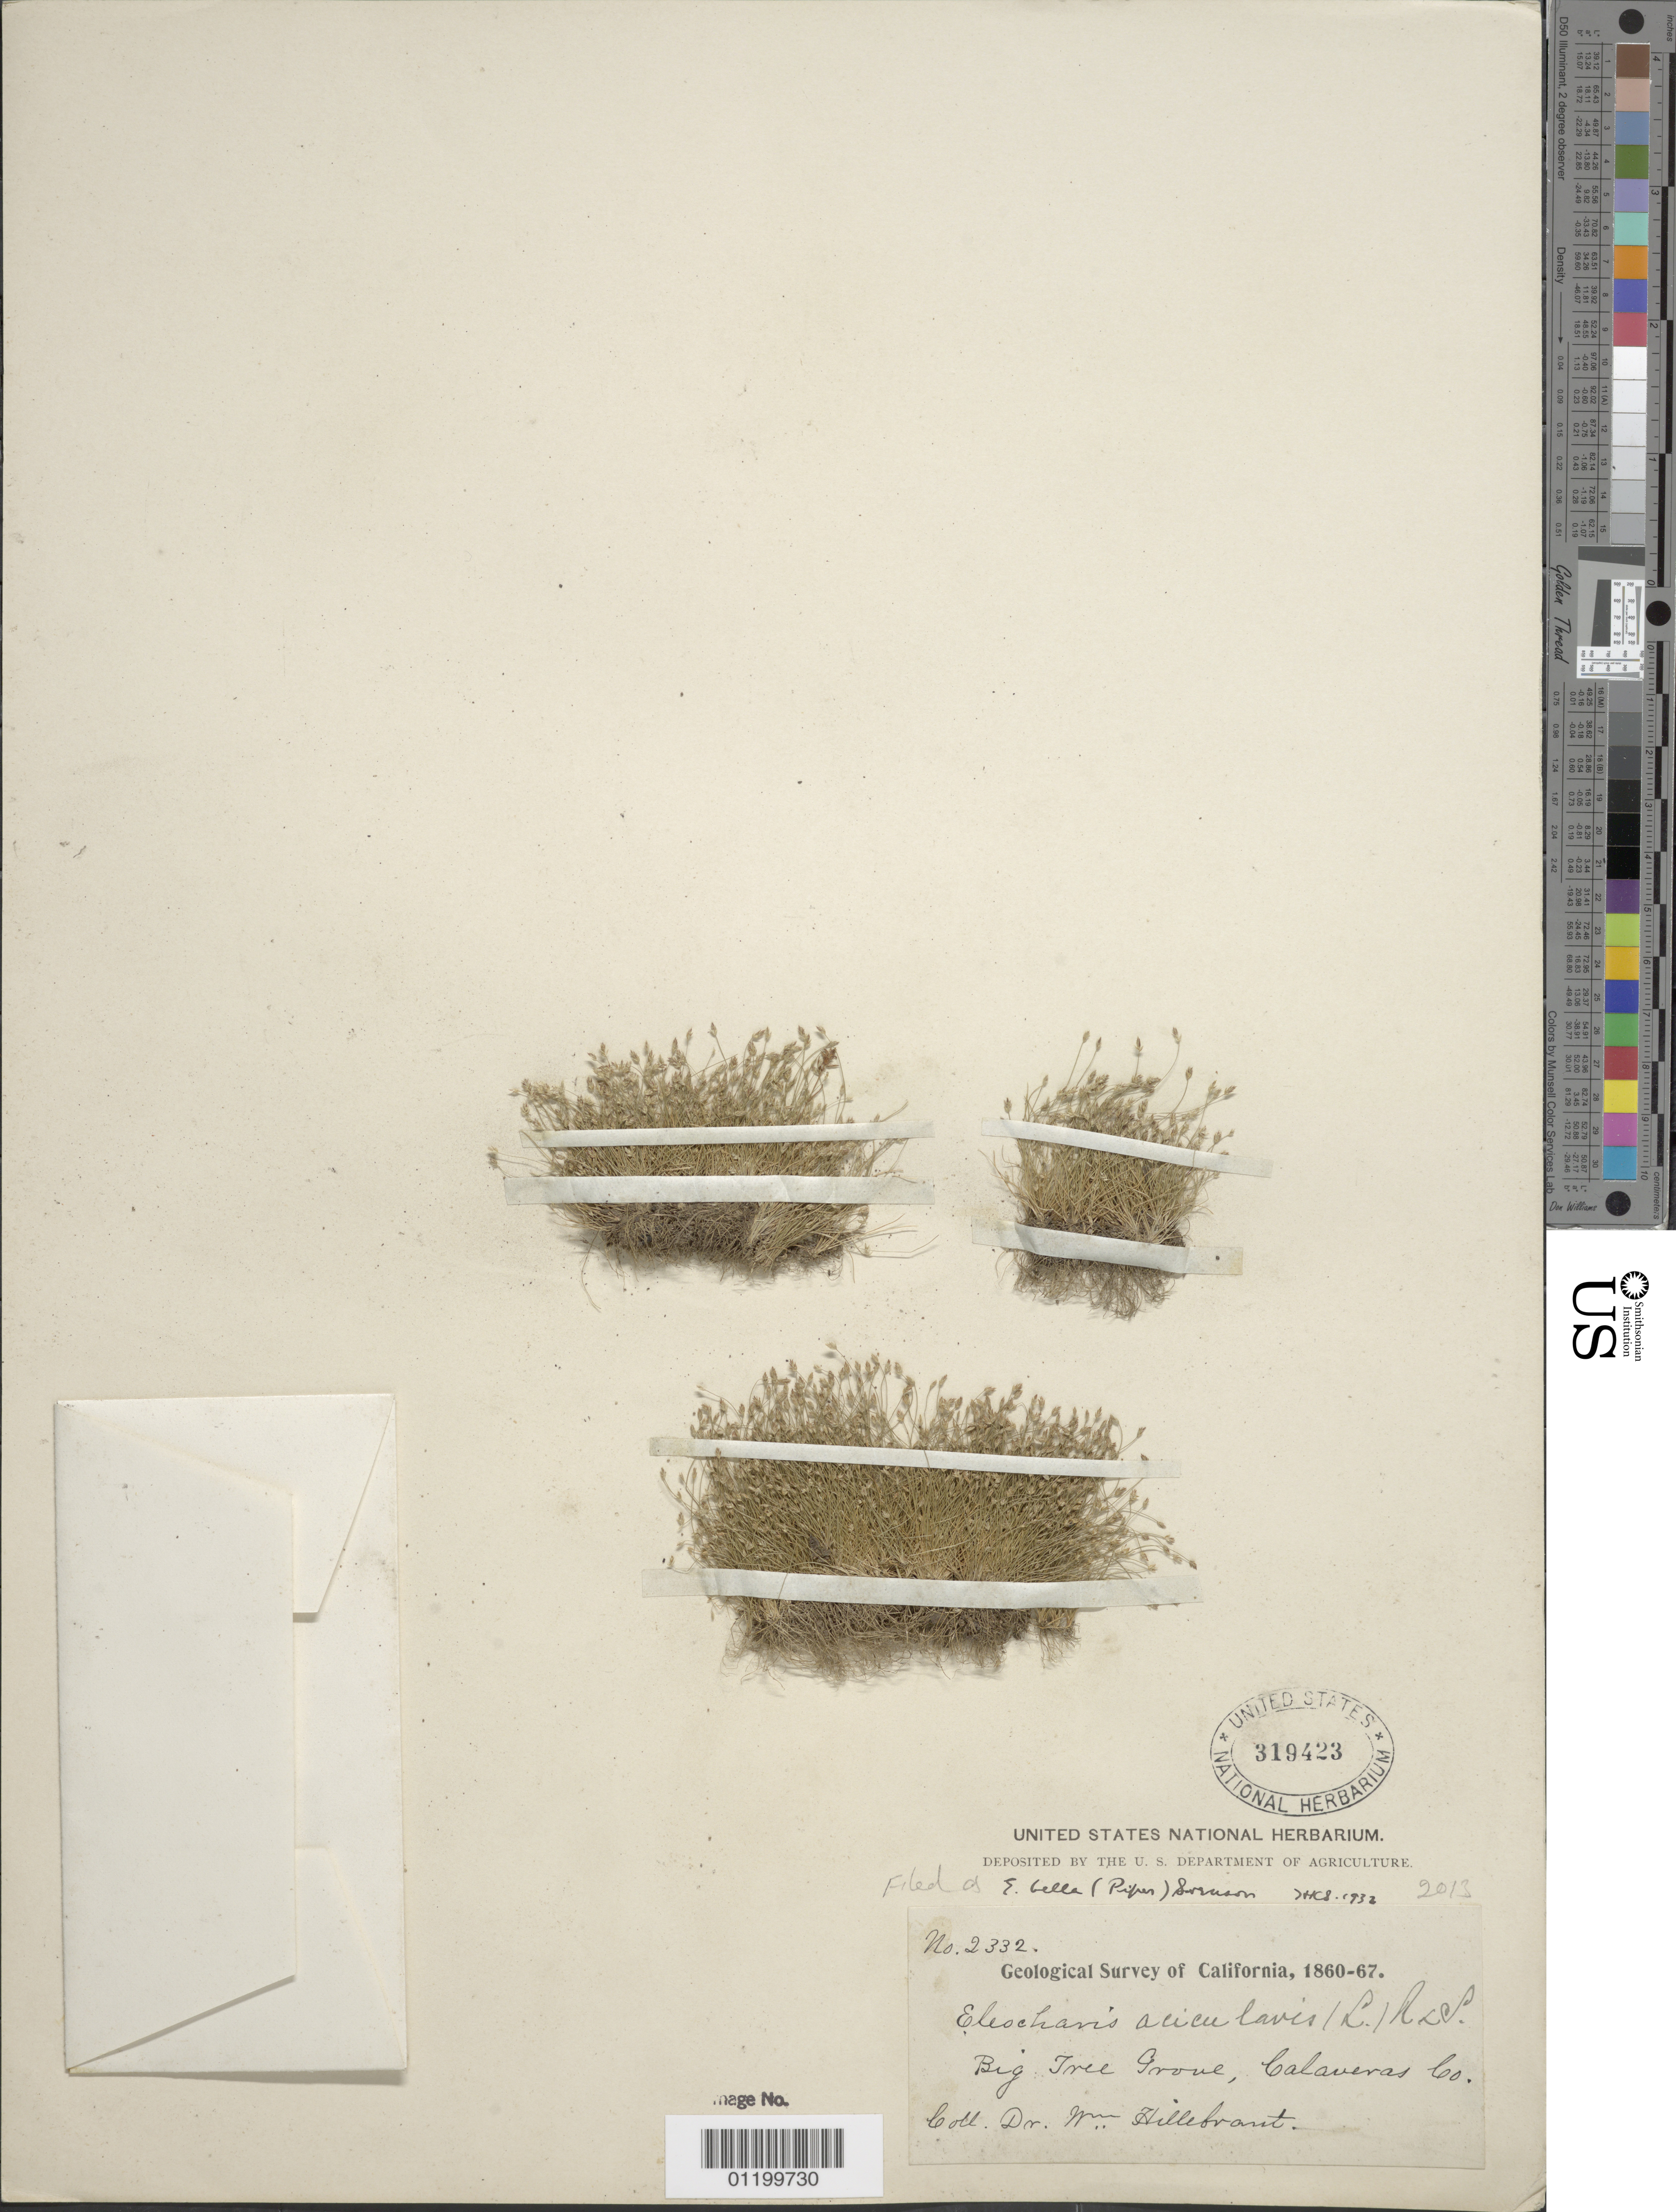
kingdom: Plantae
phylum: Tracheophyta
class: Liliopsida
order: Poales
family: Cyperaceae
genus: Eleocharis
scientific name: Eleocharis bella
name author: (Piper) Svenson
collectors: W. Hillebrand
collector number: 2332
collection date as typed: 1860 to 1867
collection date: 1860/1867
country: United States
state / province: California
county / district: Calaveras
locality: Big Trees.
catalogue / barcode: US 319423